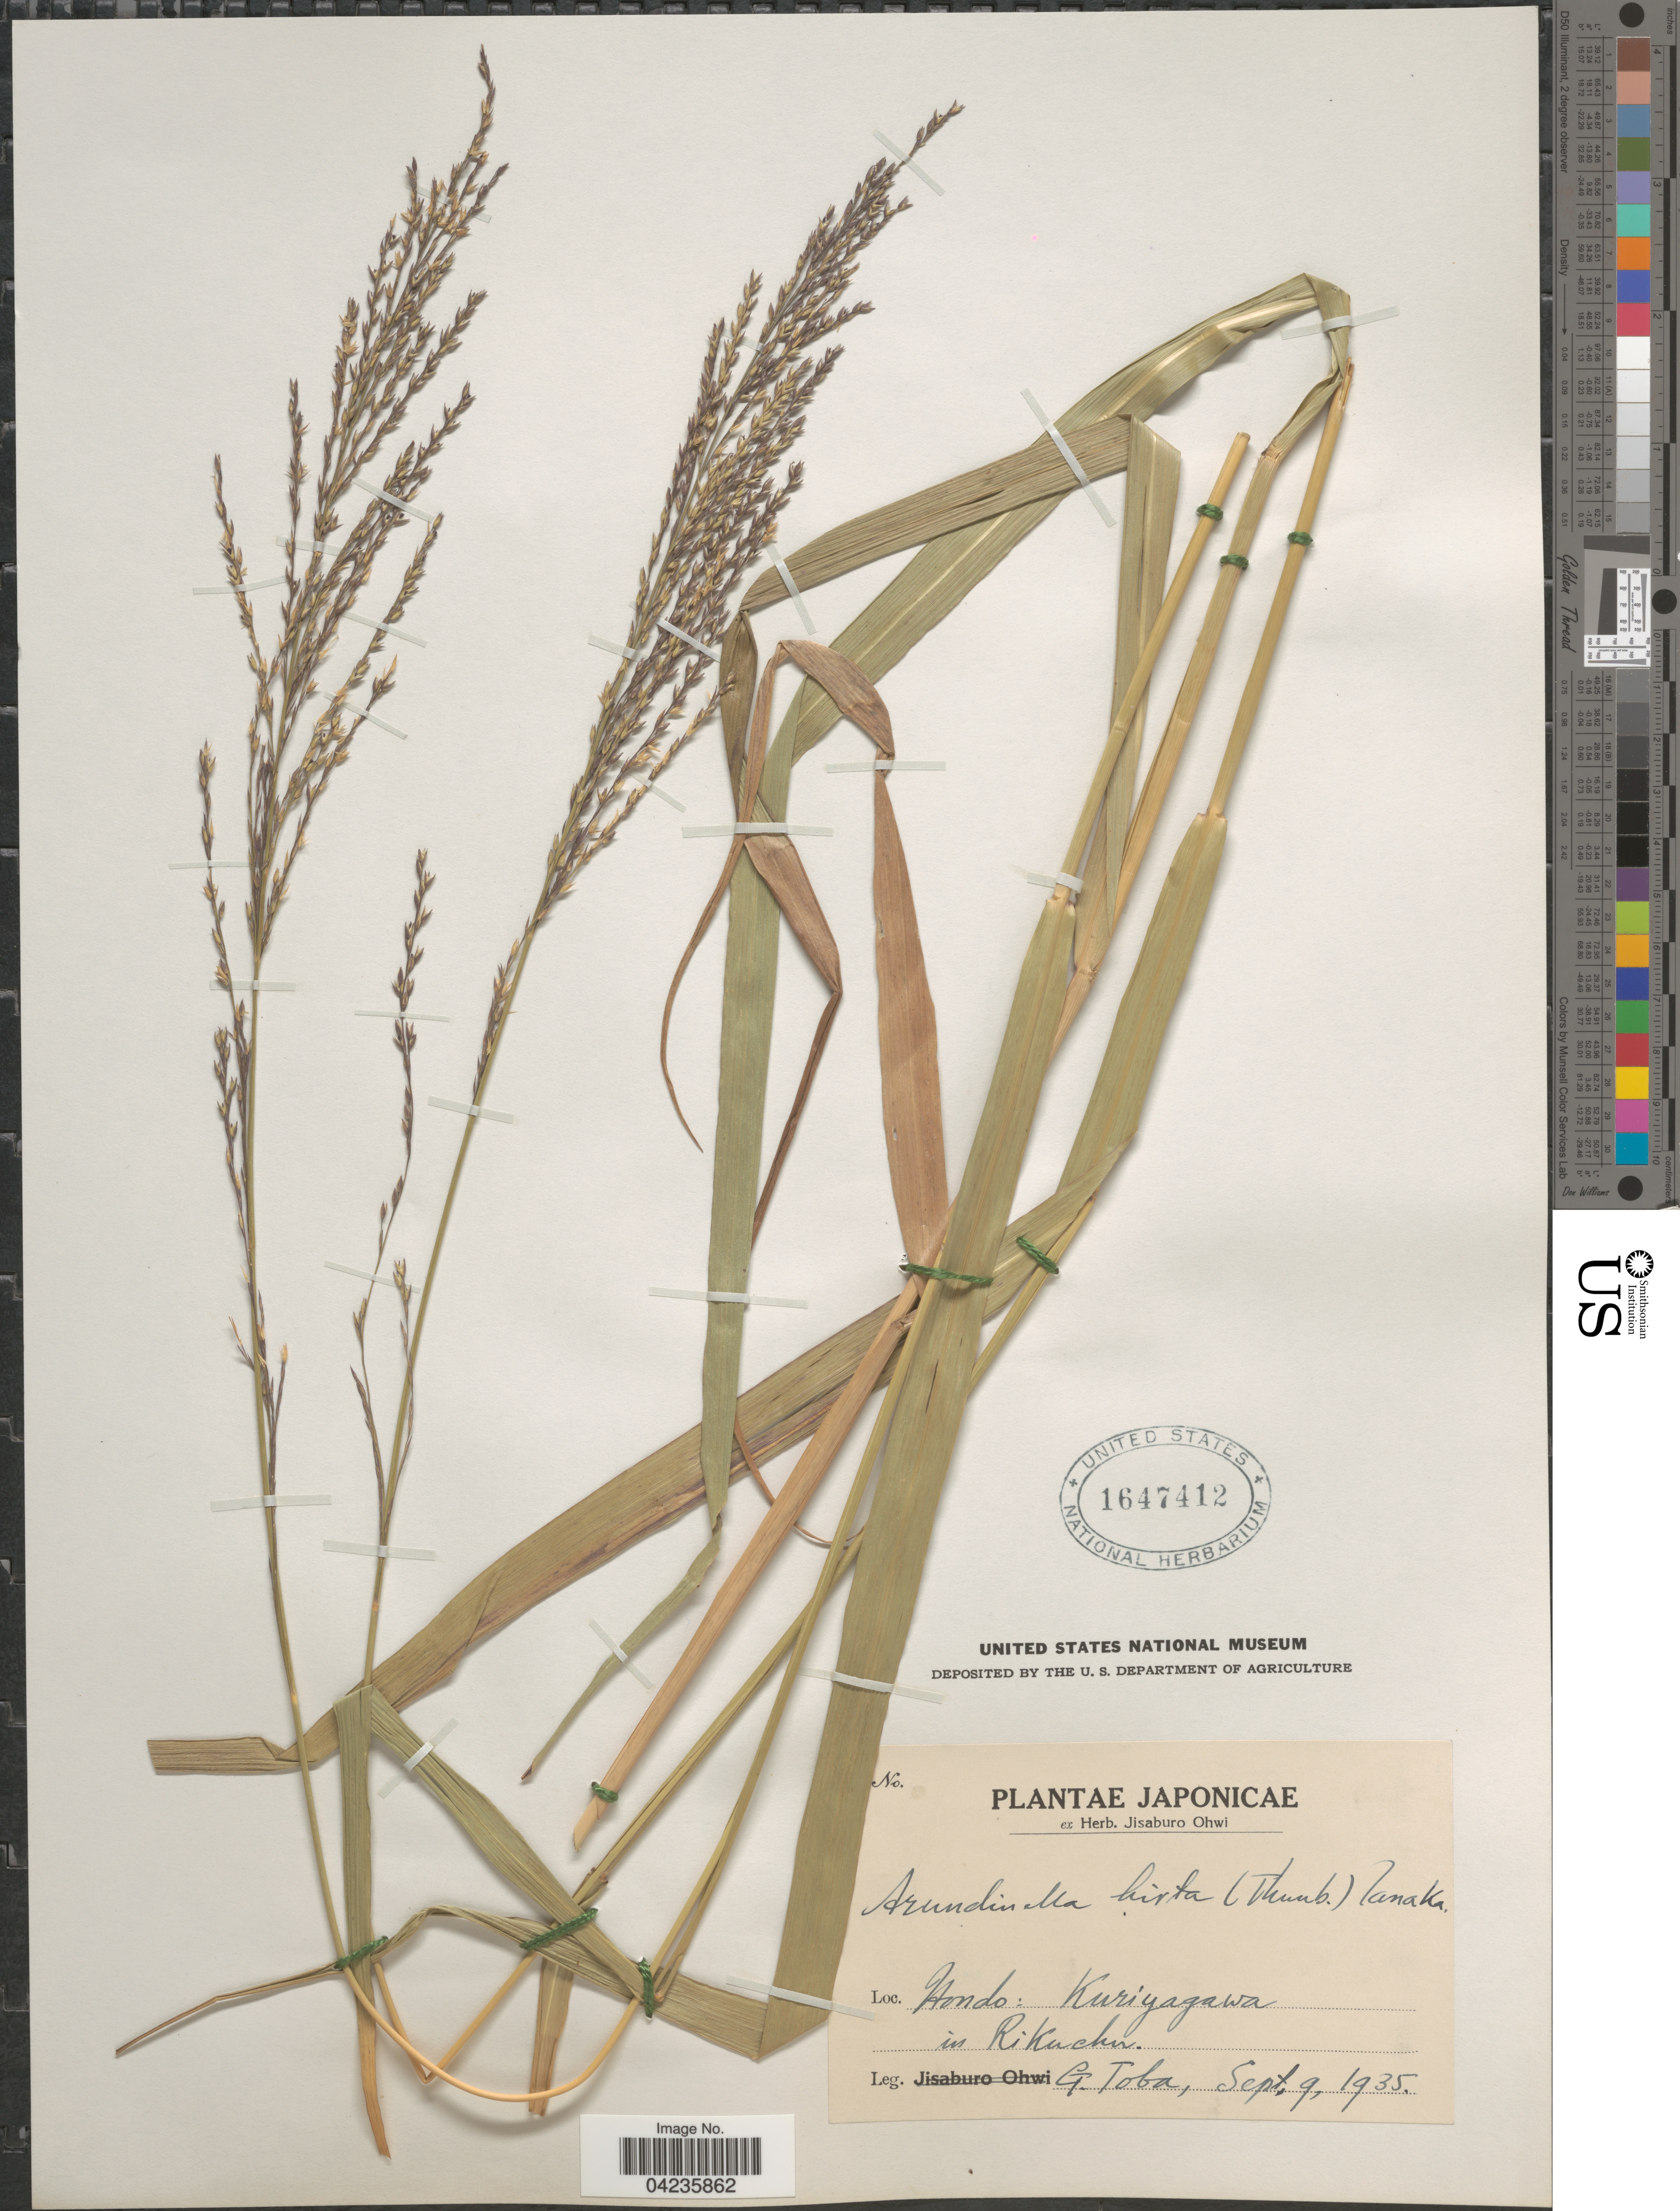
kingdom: Plantae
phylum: Tracheophyta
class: Liliopsida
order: Poales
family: Poaceae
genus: Arundinella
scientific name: Arundinella hirta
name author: (Thunb.) Tanaka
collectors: G. Toba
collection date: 1935-09-09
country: Japan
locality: Japonicae. Hondo: Kuriyagawa in Rikuchu.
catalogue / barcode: US 1647412